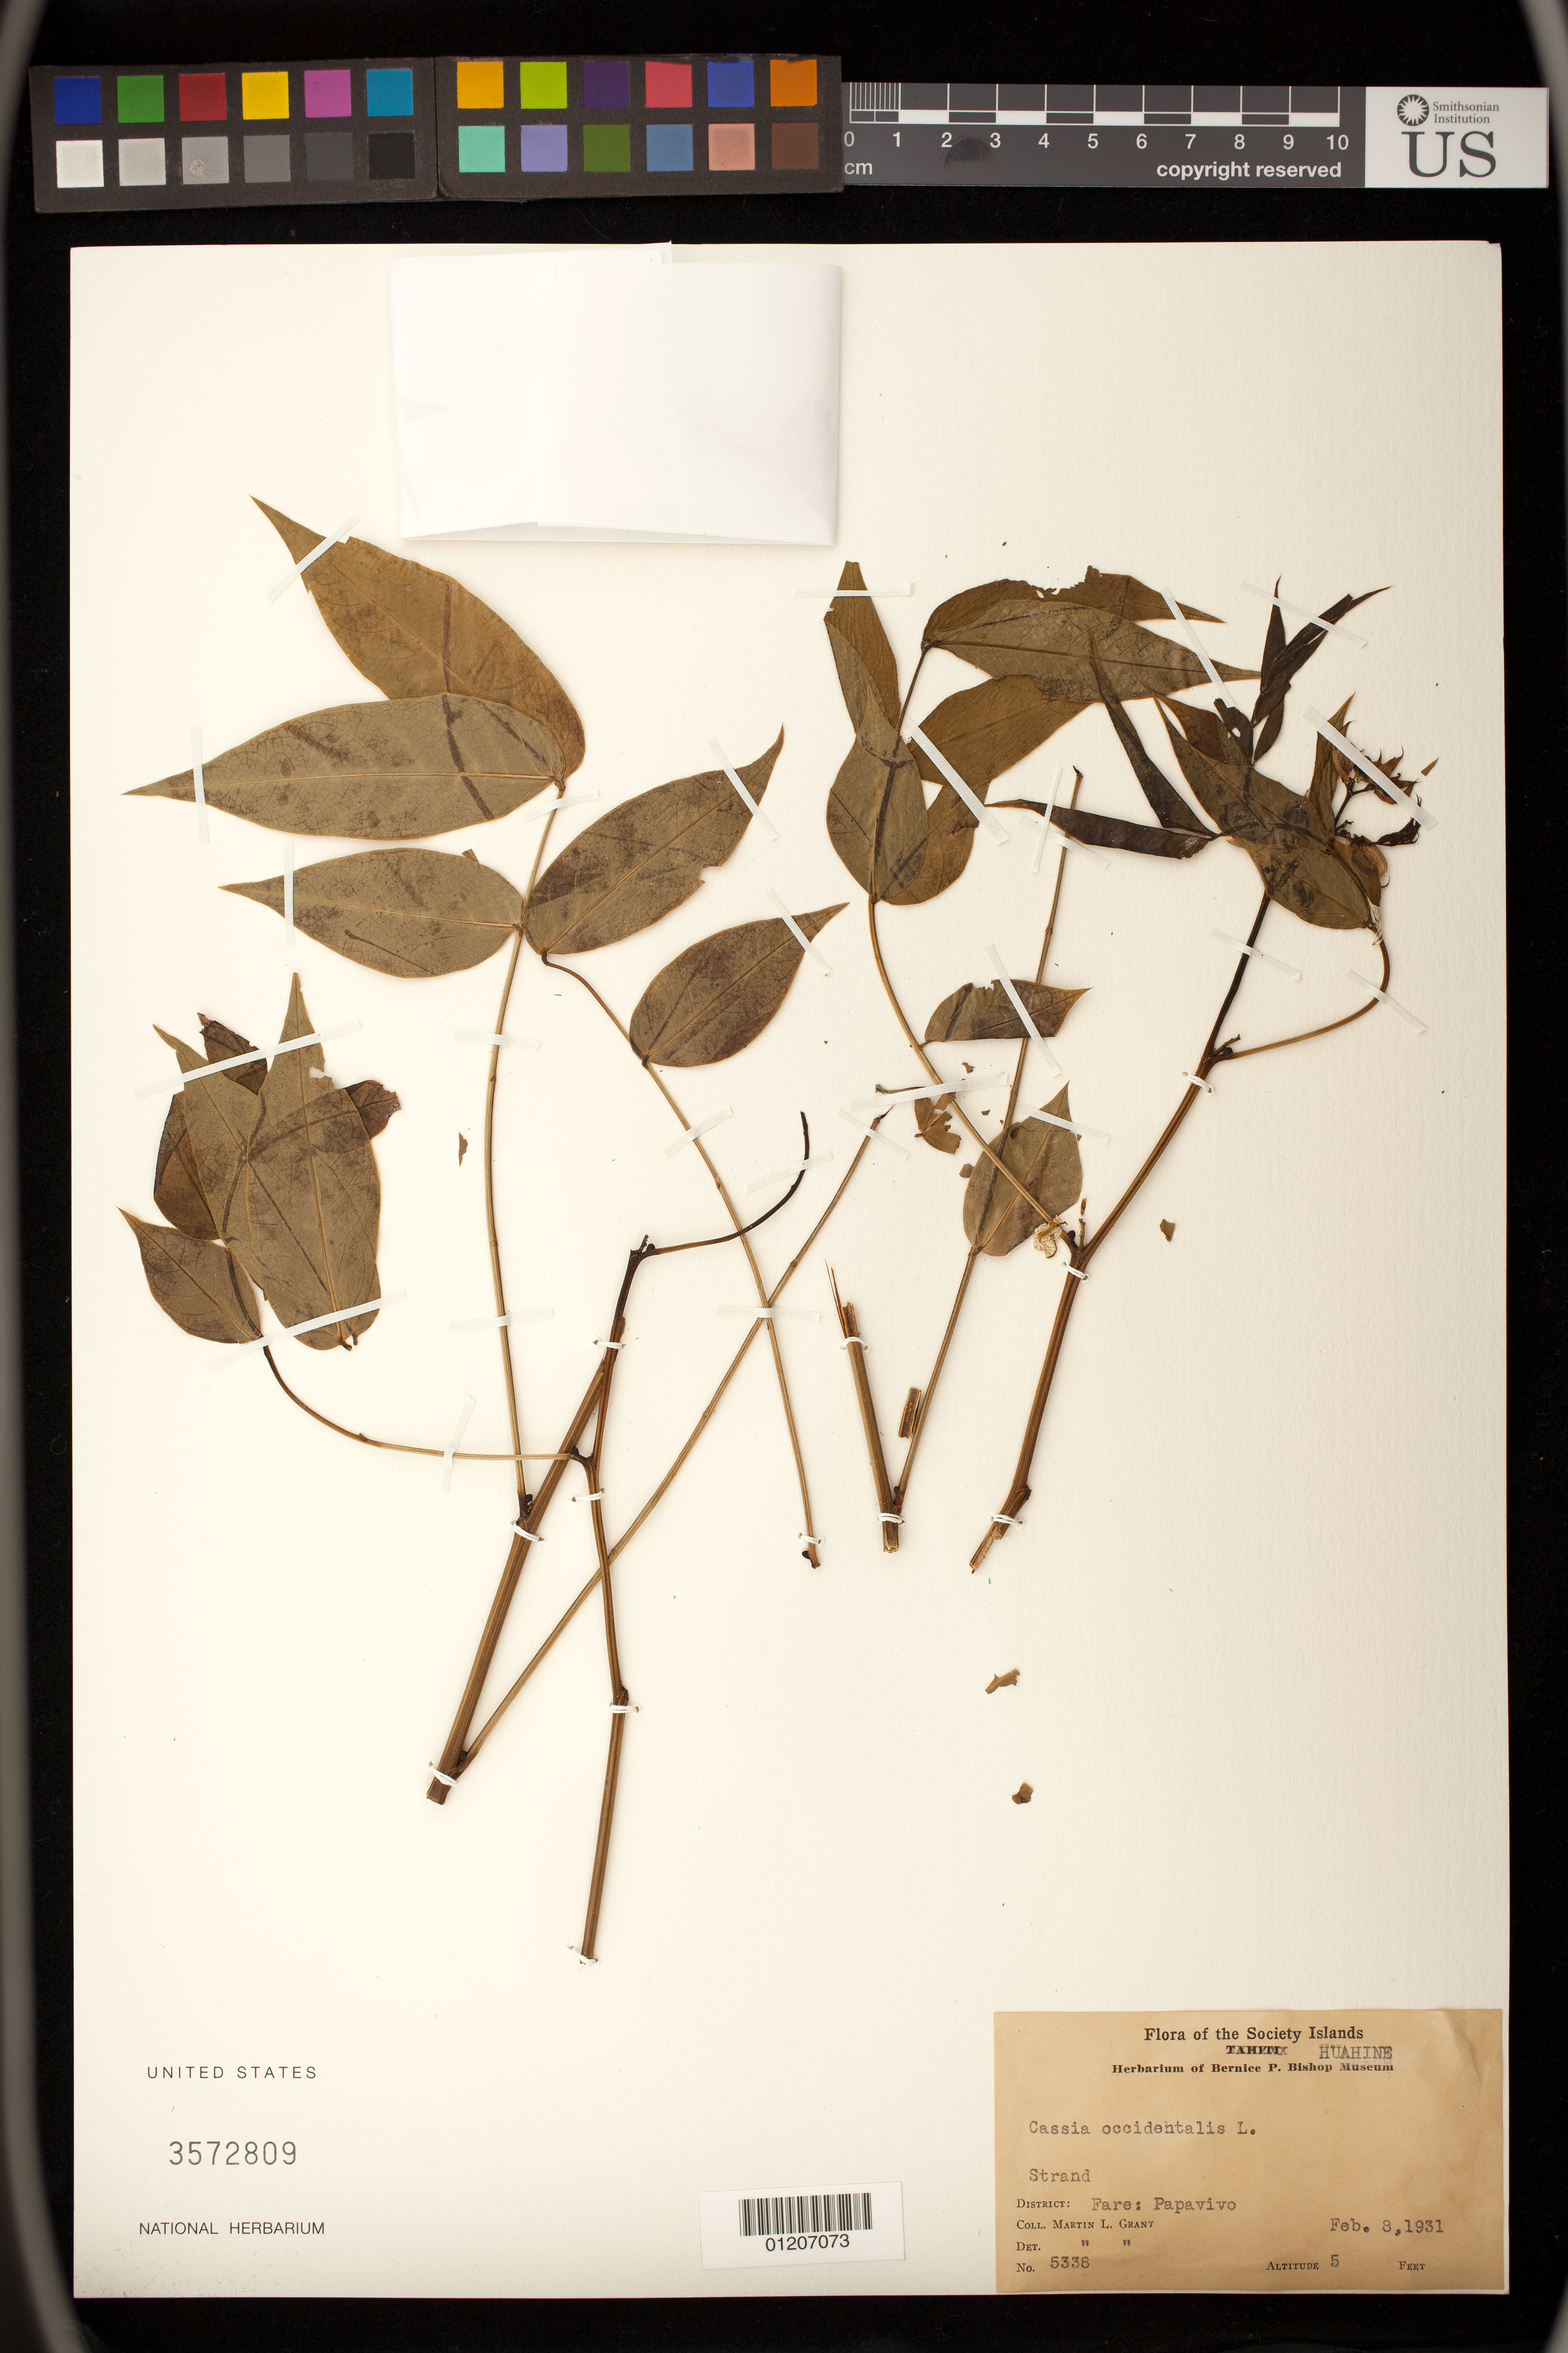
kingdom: Plantae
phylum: Tracheophyta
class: Magnoliopsida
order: Fabales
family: Fabaceae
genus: Senna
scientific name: Senna occidentalis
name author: (L.) Link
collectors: M. L. Grant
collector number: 5338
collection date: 1931-02-08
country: French Polynesia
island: Huahine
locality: Fare: Vaitutia.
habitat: Strand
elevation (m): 2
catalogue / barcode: US 3572809